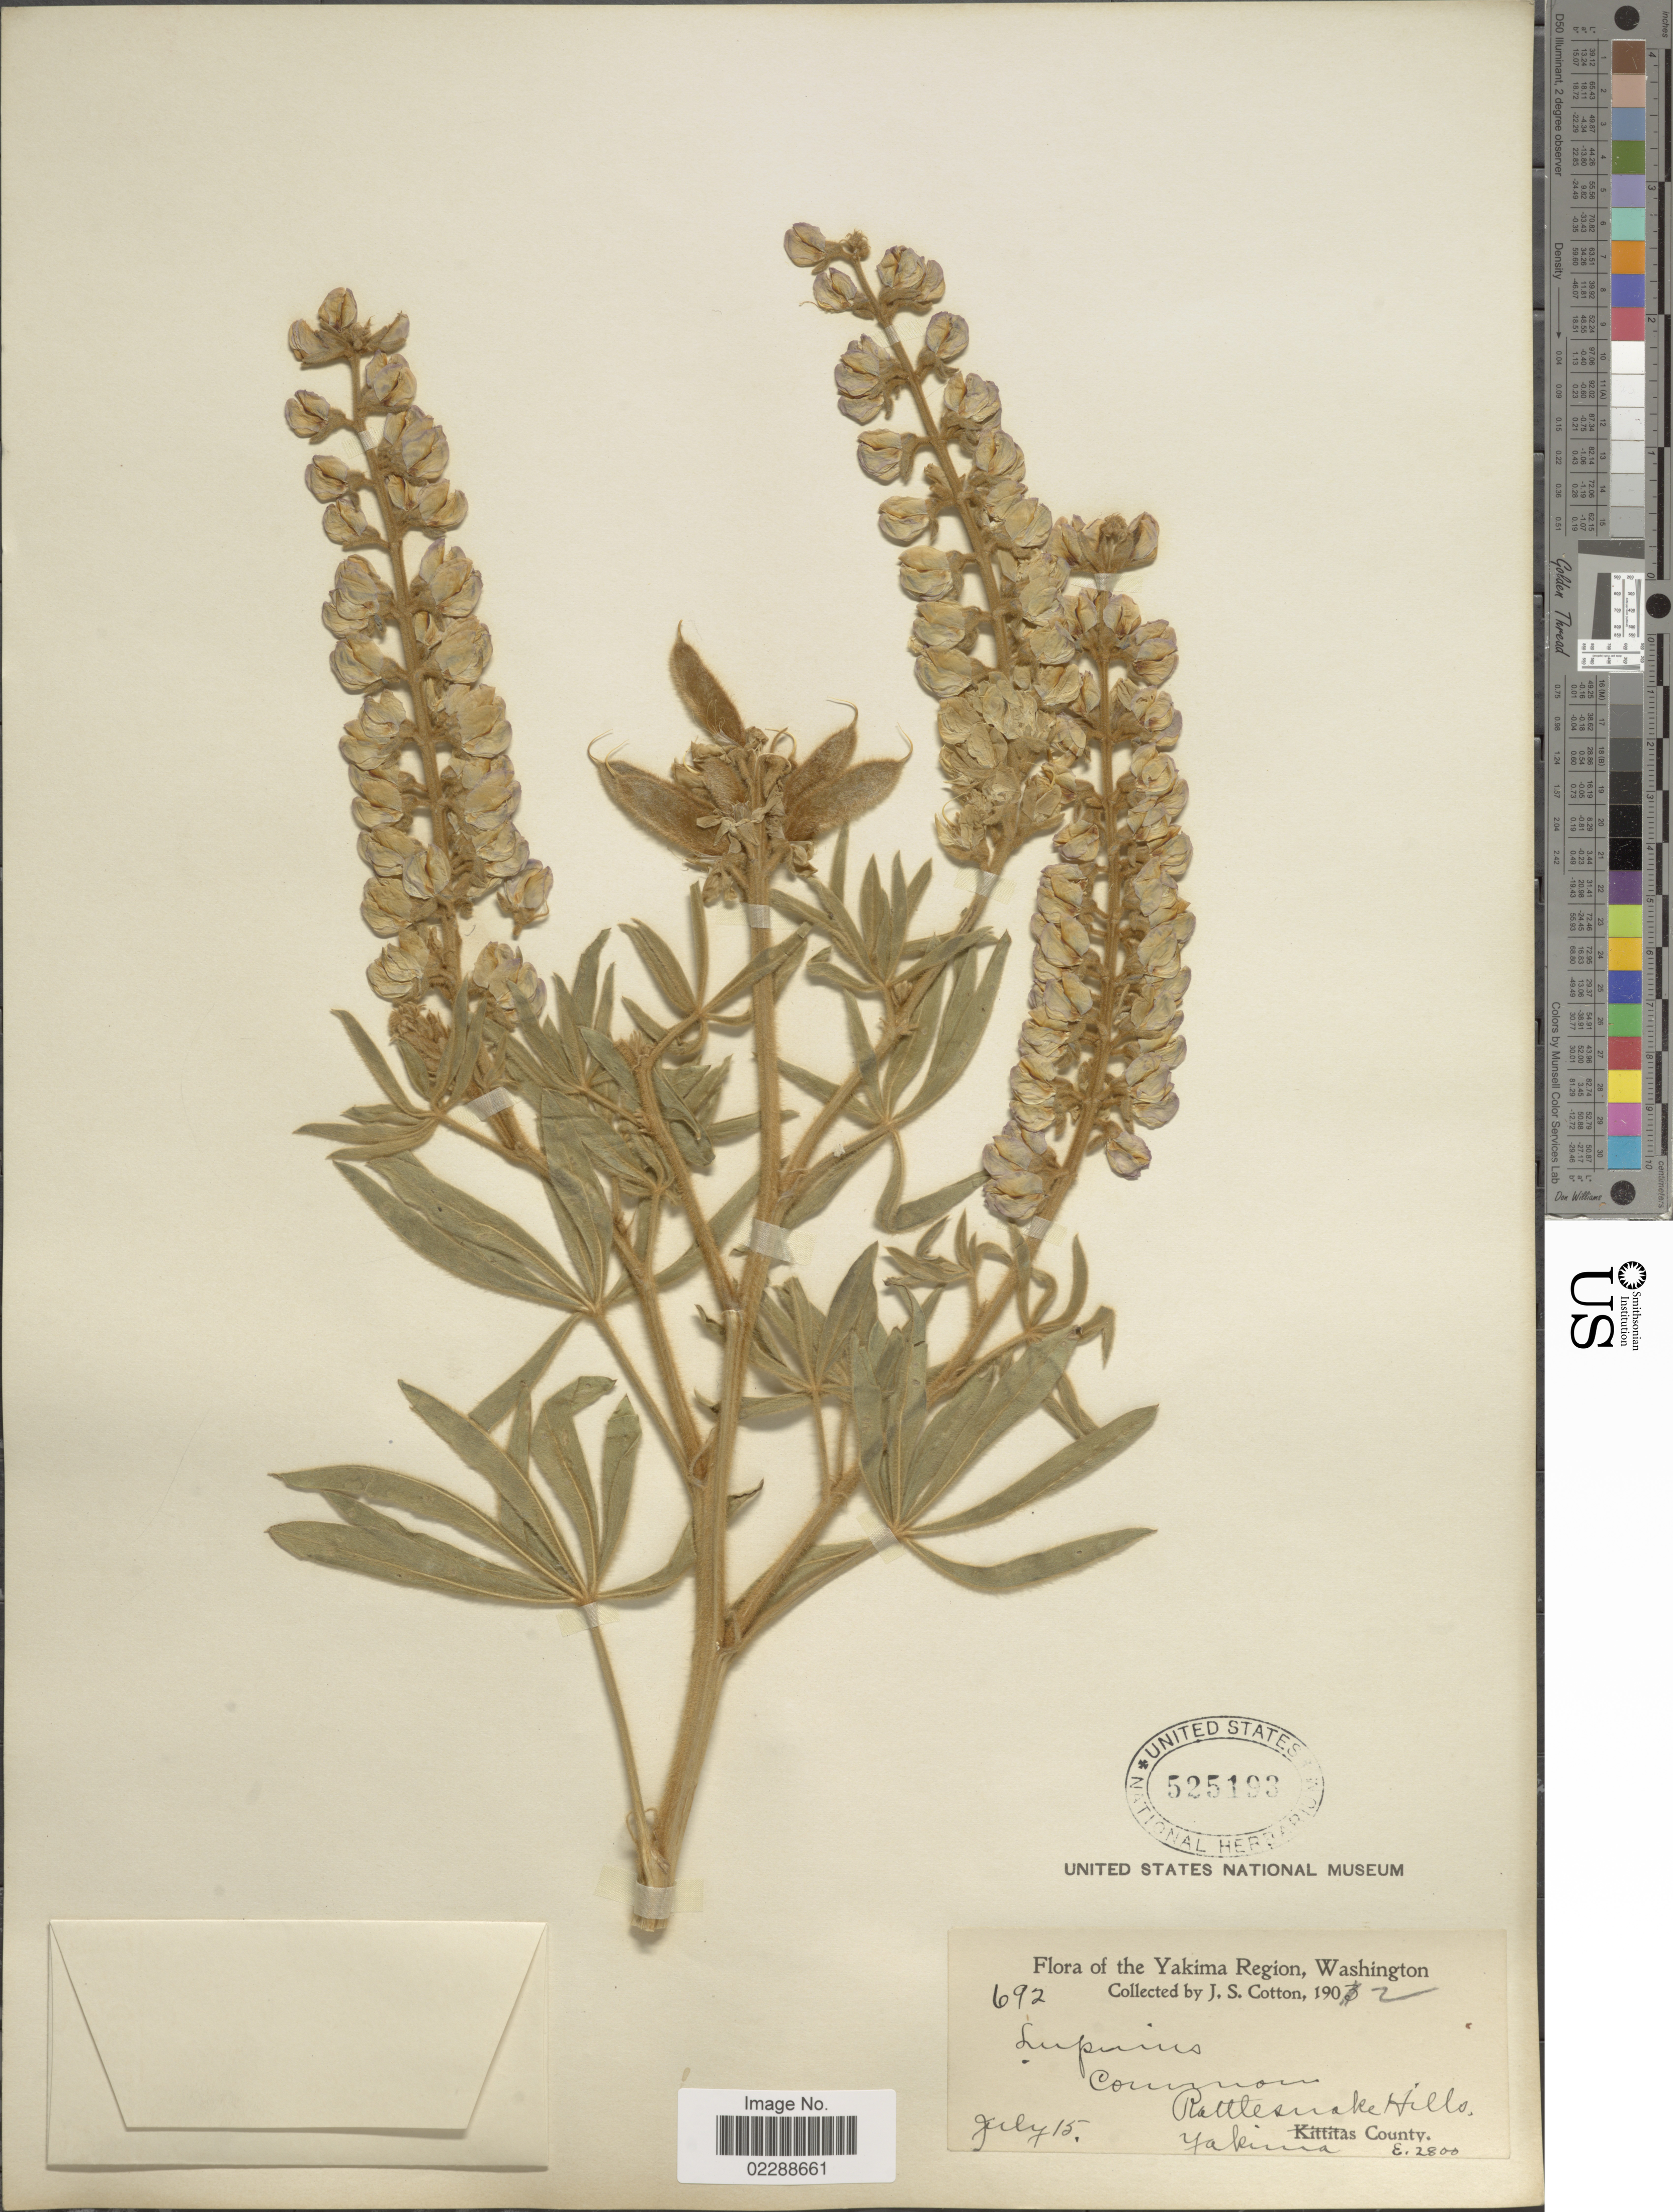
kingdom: Plantae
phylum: Tracheophyta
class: Magnoliopsida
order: Fabales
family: Fabaceae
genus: Lupinus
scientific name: Lupinus sp.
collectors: J. S. Cotton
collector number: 692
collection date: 1902-07-15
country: United States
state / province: Washington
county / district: Yakima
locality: The Yakima Region, Washington, Common Rattkesnake Hills, Yakima County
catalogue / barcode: US 525193